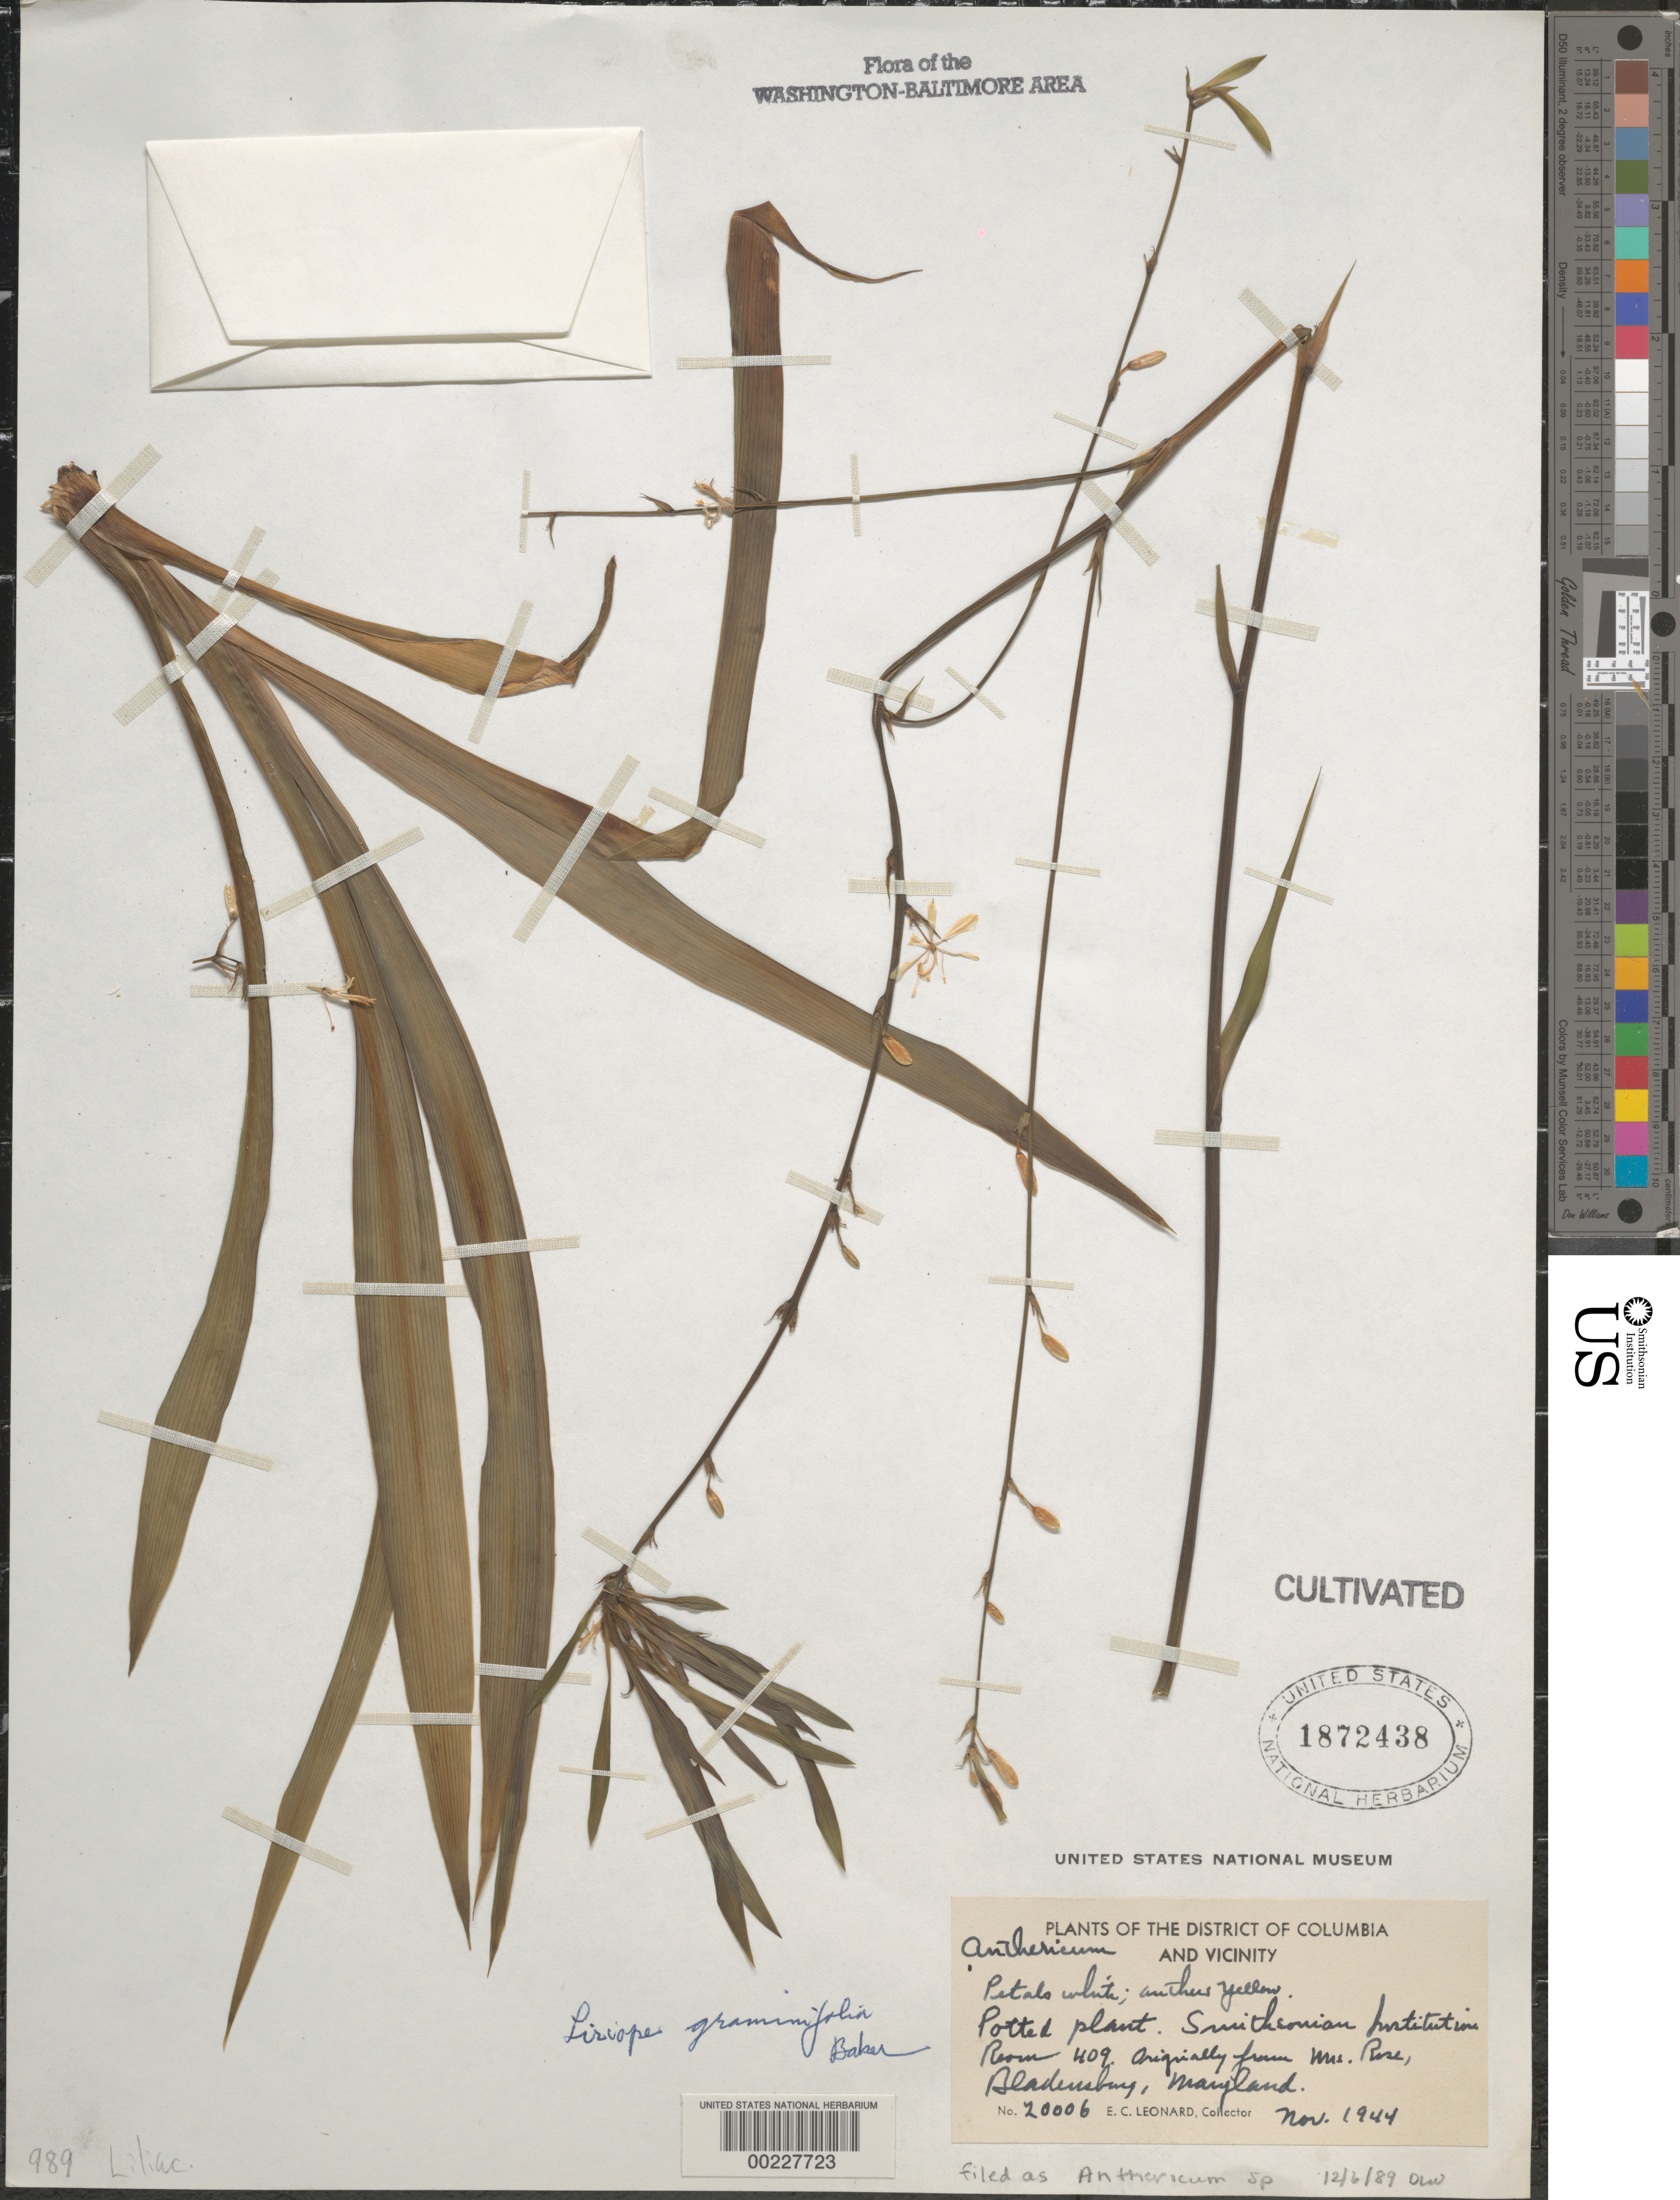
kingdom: Plantae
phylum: Tracheophyta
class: Liliopsida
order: Asparagales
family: Asparagaceae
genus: Liriope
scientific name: Liriope graminifolia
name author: (L.) Baker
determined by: Shetler, Stanwyn G., (US), NMNH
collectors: E. C. Leonard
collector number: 20006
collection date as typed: Nov 1944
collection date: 1944-11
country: United States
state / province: District of Columbia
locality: Smithsonian Institution, Room 409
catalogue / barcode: US 1872438